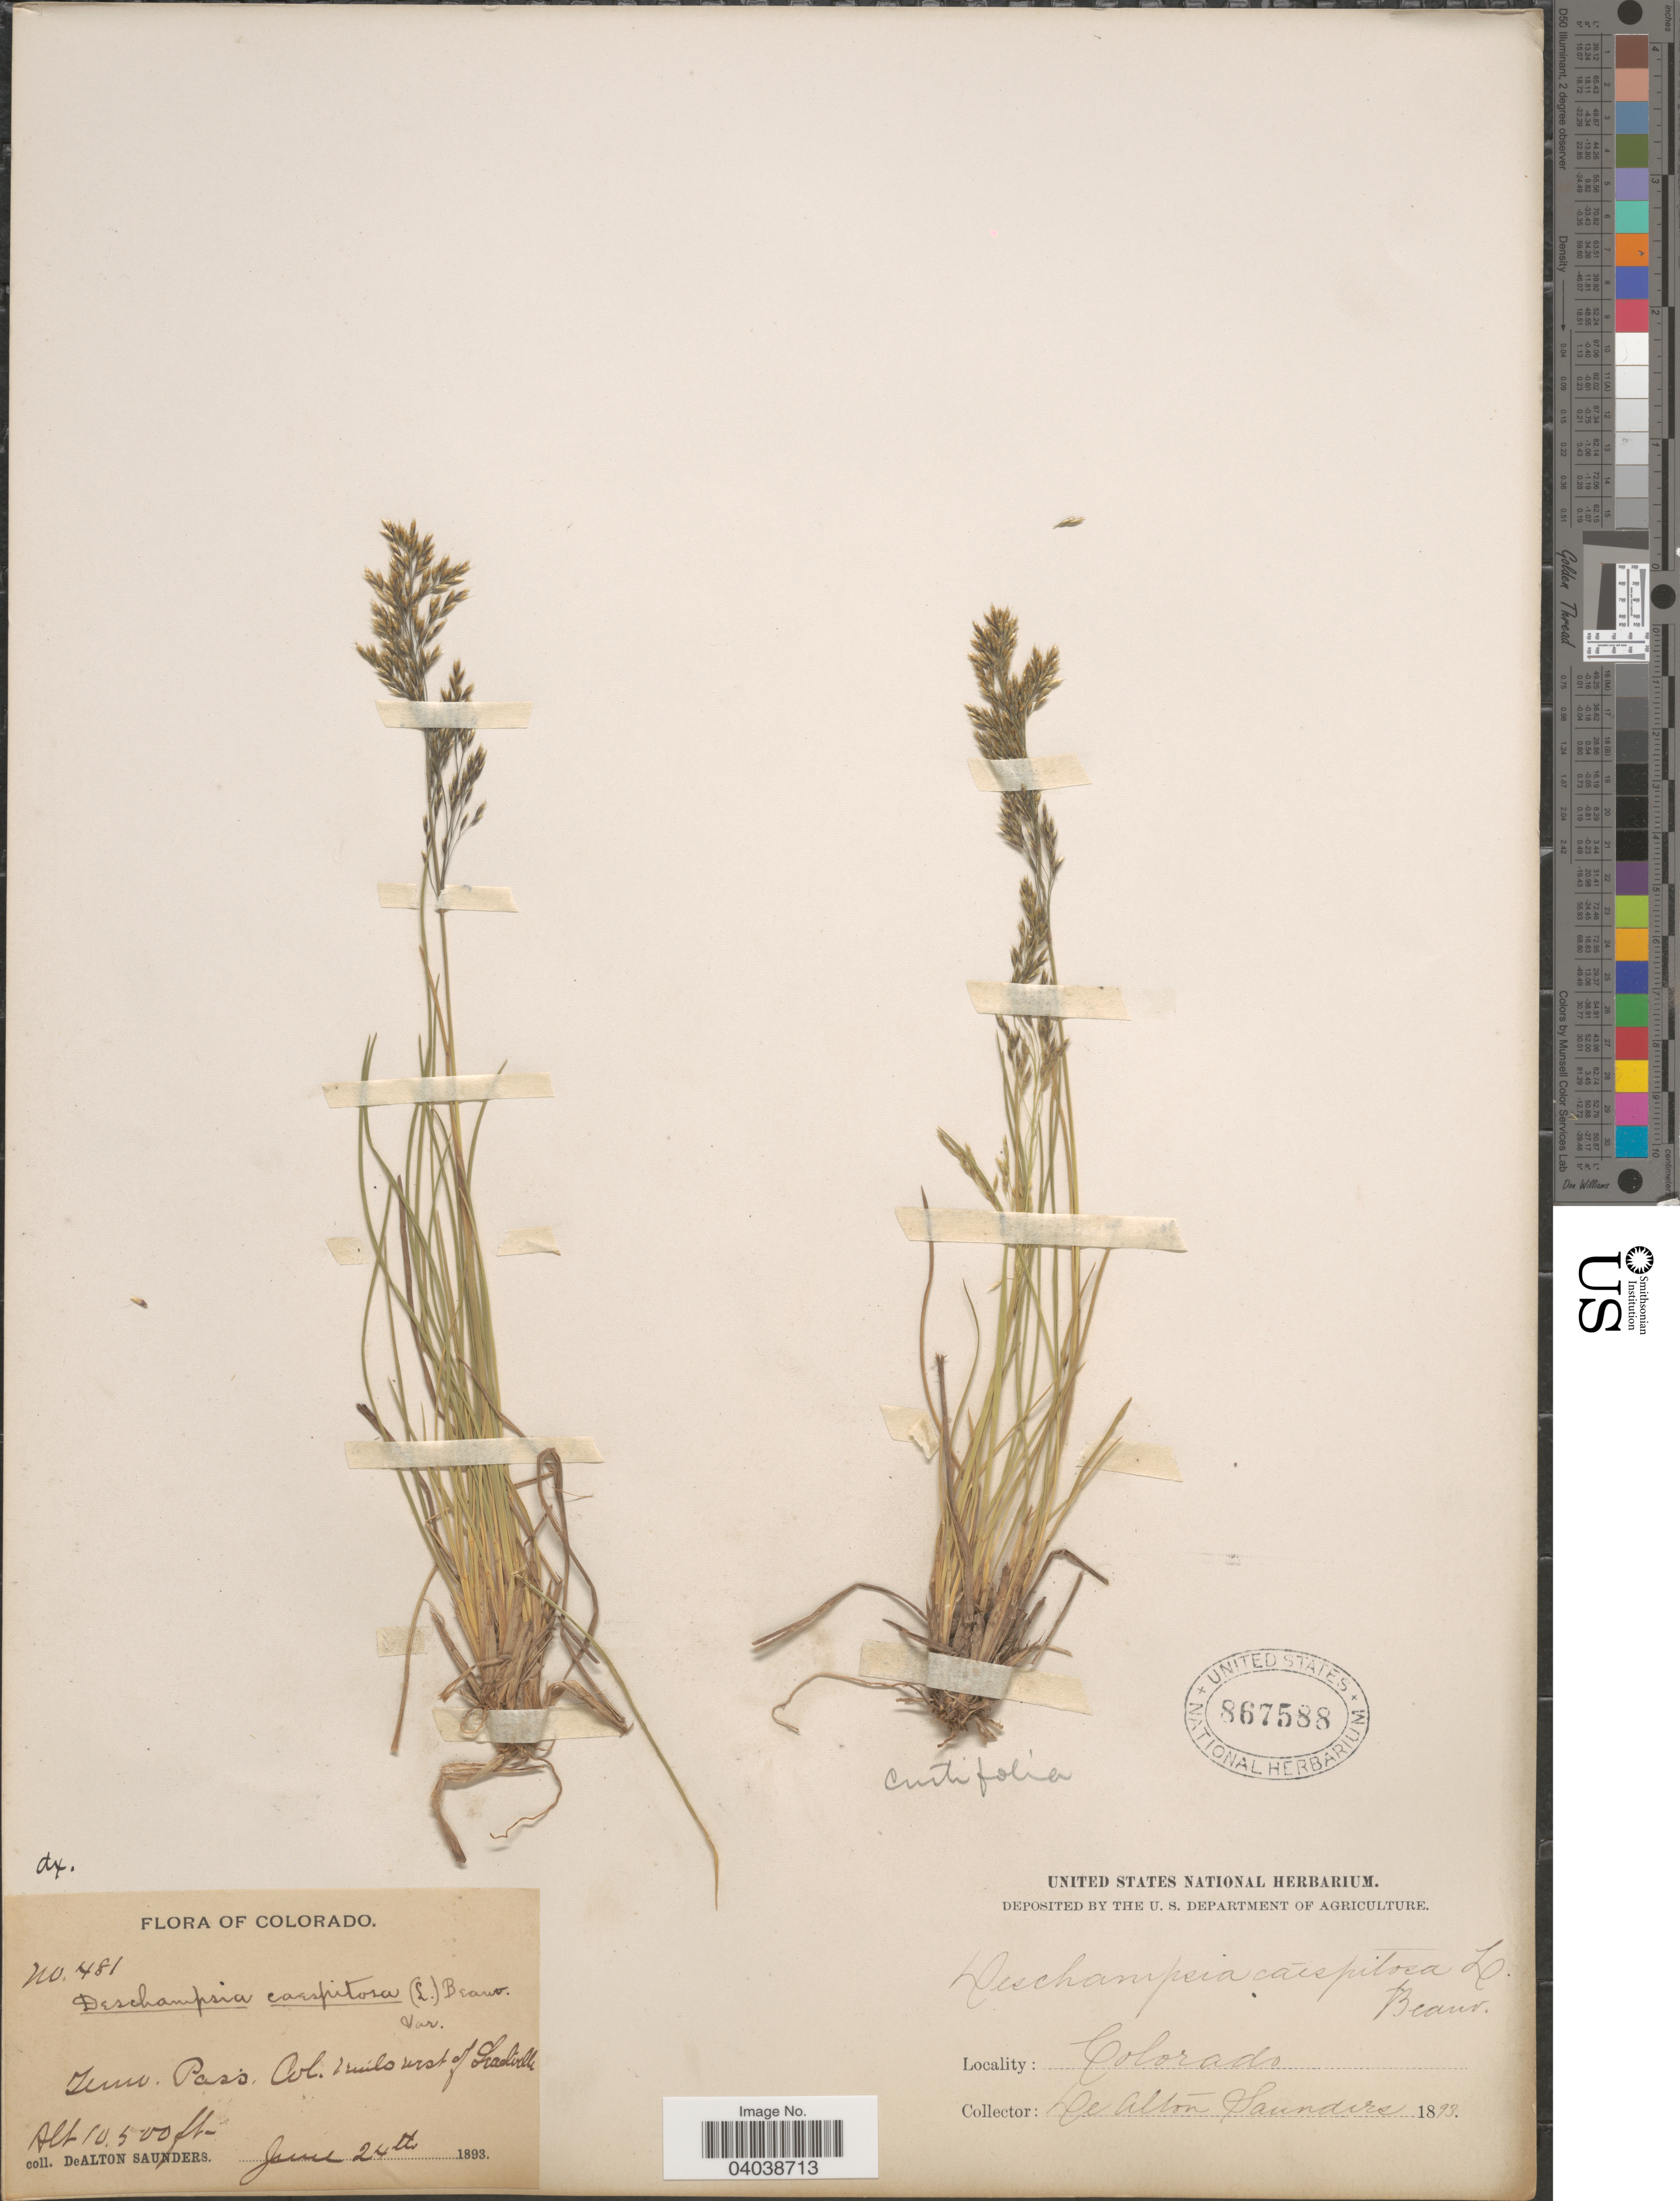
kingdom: Plantae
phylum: Tracheophyta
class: Liliopsida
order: Poales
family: Poaceae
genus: Deschampsia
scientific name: Deschampsia cespitosa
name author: (L.) P. Beauv.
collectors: D. A. Saunders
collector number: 481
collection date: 1893-06-24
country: United States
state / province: Colorado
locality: Tenn. Pass. Col, 7 miles west of Leadville.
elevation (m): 3200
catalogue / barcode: US 867588